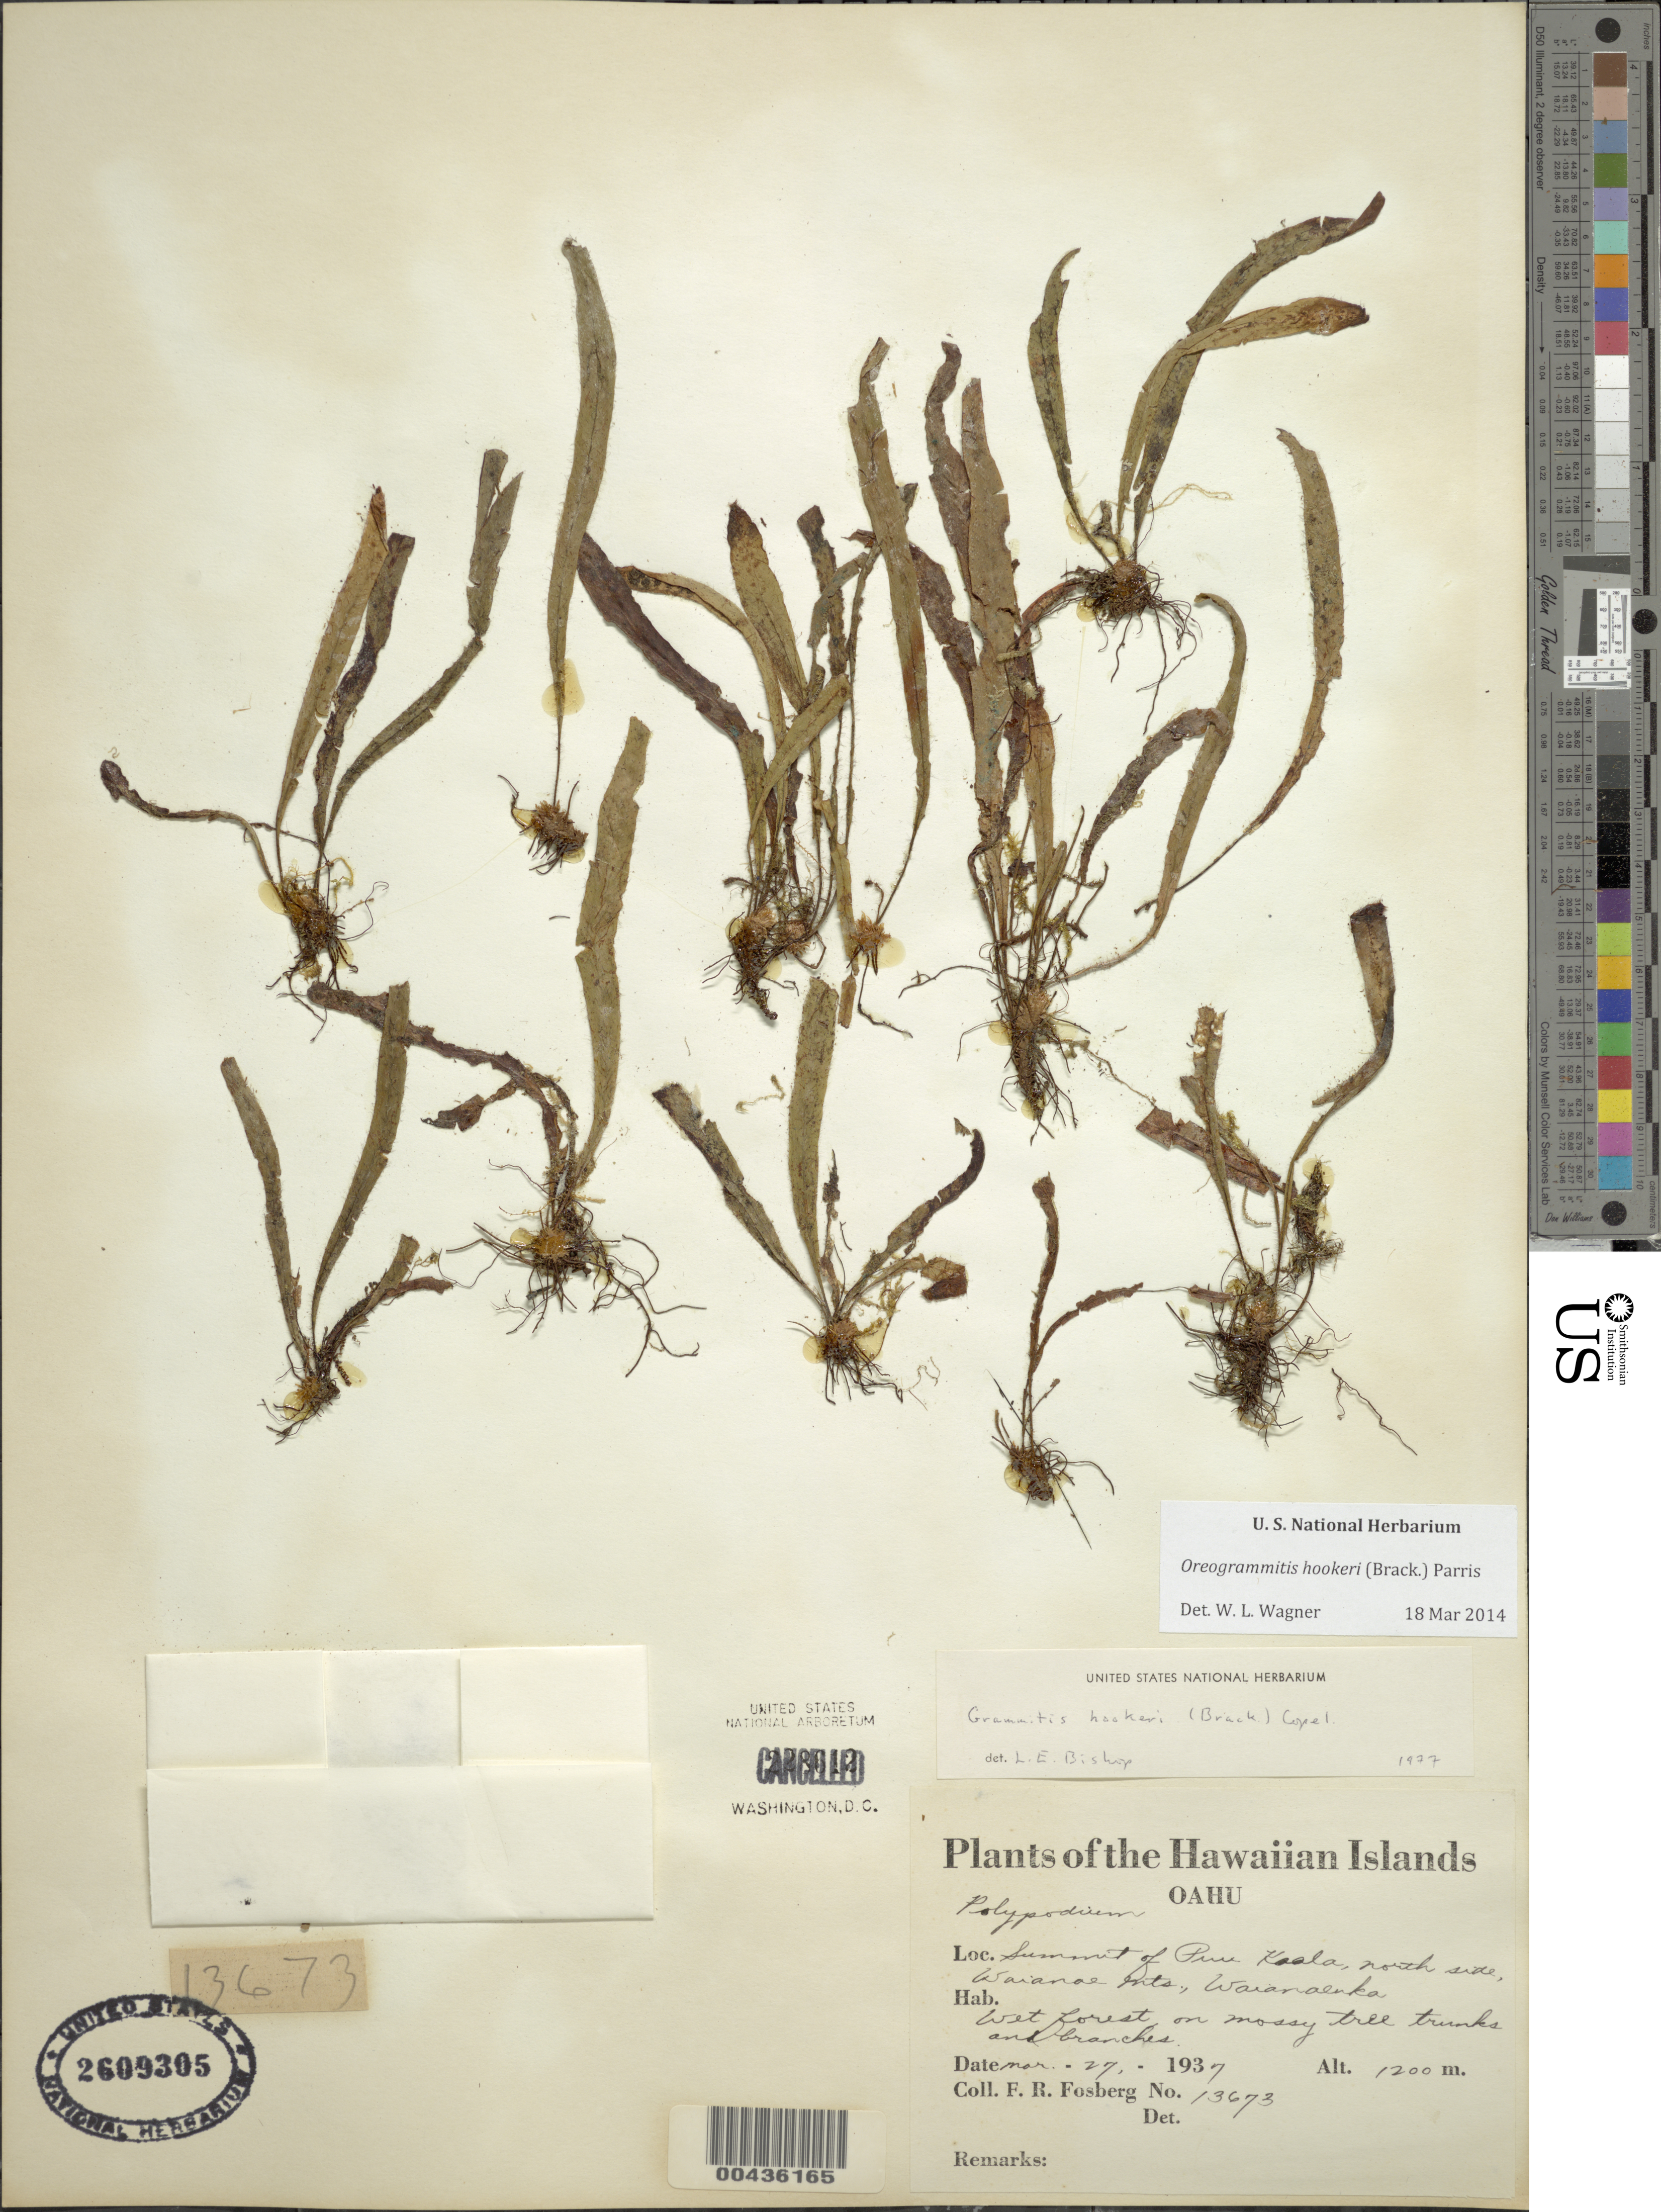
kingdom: Plantae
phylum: Tracheophyta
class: Polypodiopsida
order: Polypodiales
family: Polypodiaceae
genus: Oreogrammitis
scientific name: Oreogrammitis hookeri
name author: (Brack.) Parris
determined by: Wagner, W. L., (BOT), Smithsonian Institution - National Museum of Natural History (UNITED STATES)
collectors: F. R. Fosberg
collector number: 13673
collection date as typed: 27 Mar 1937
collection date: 1937-03-27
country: United States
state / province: Hawaii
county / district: Honolulu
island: Oahu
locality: Summit of Puu Kaala, N side, Waianae Mts., Waianaeuka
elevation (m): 1200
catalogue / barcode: US 2609305